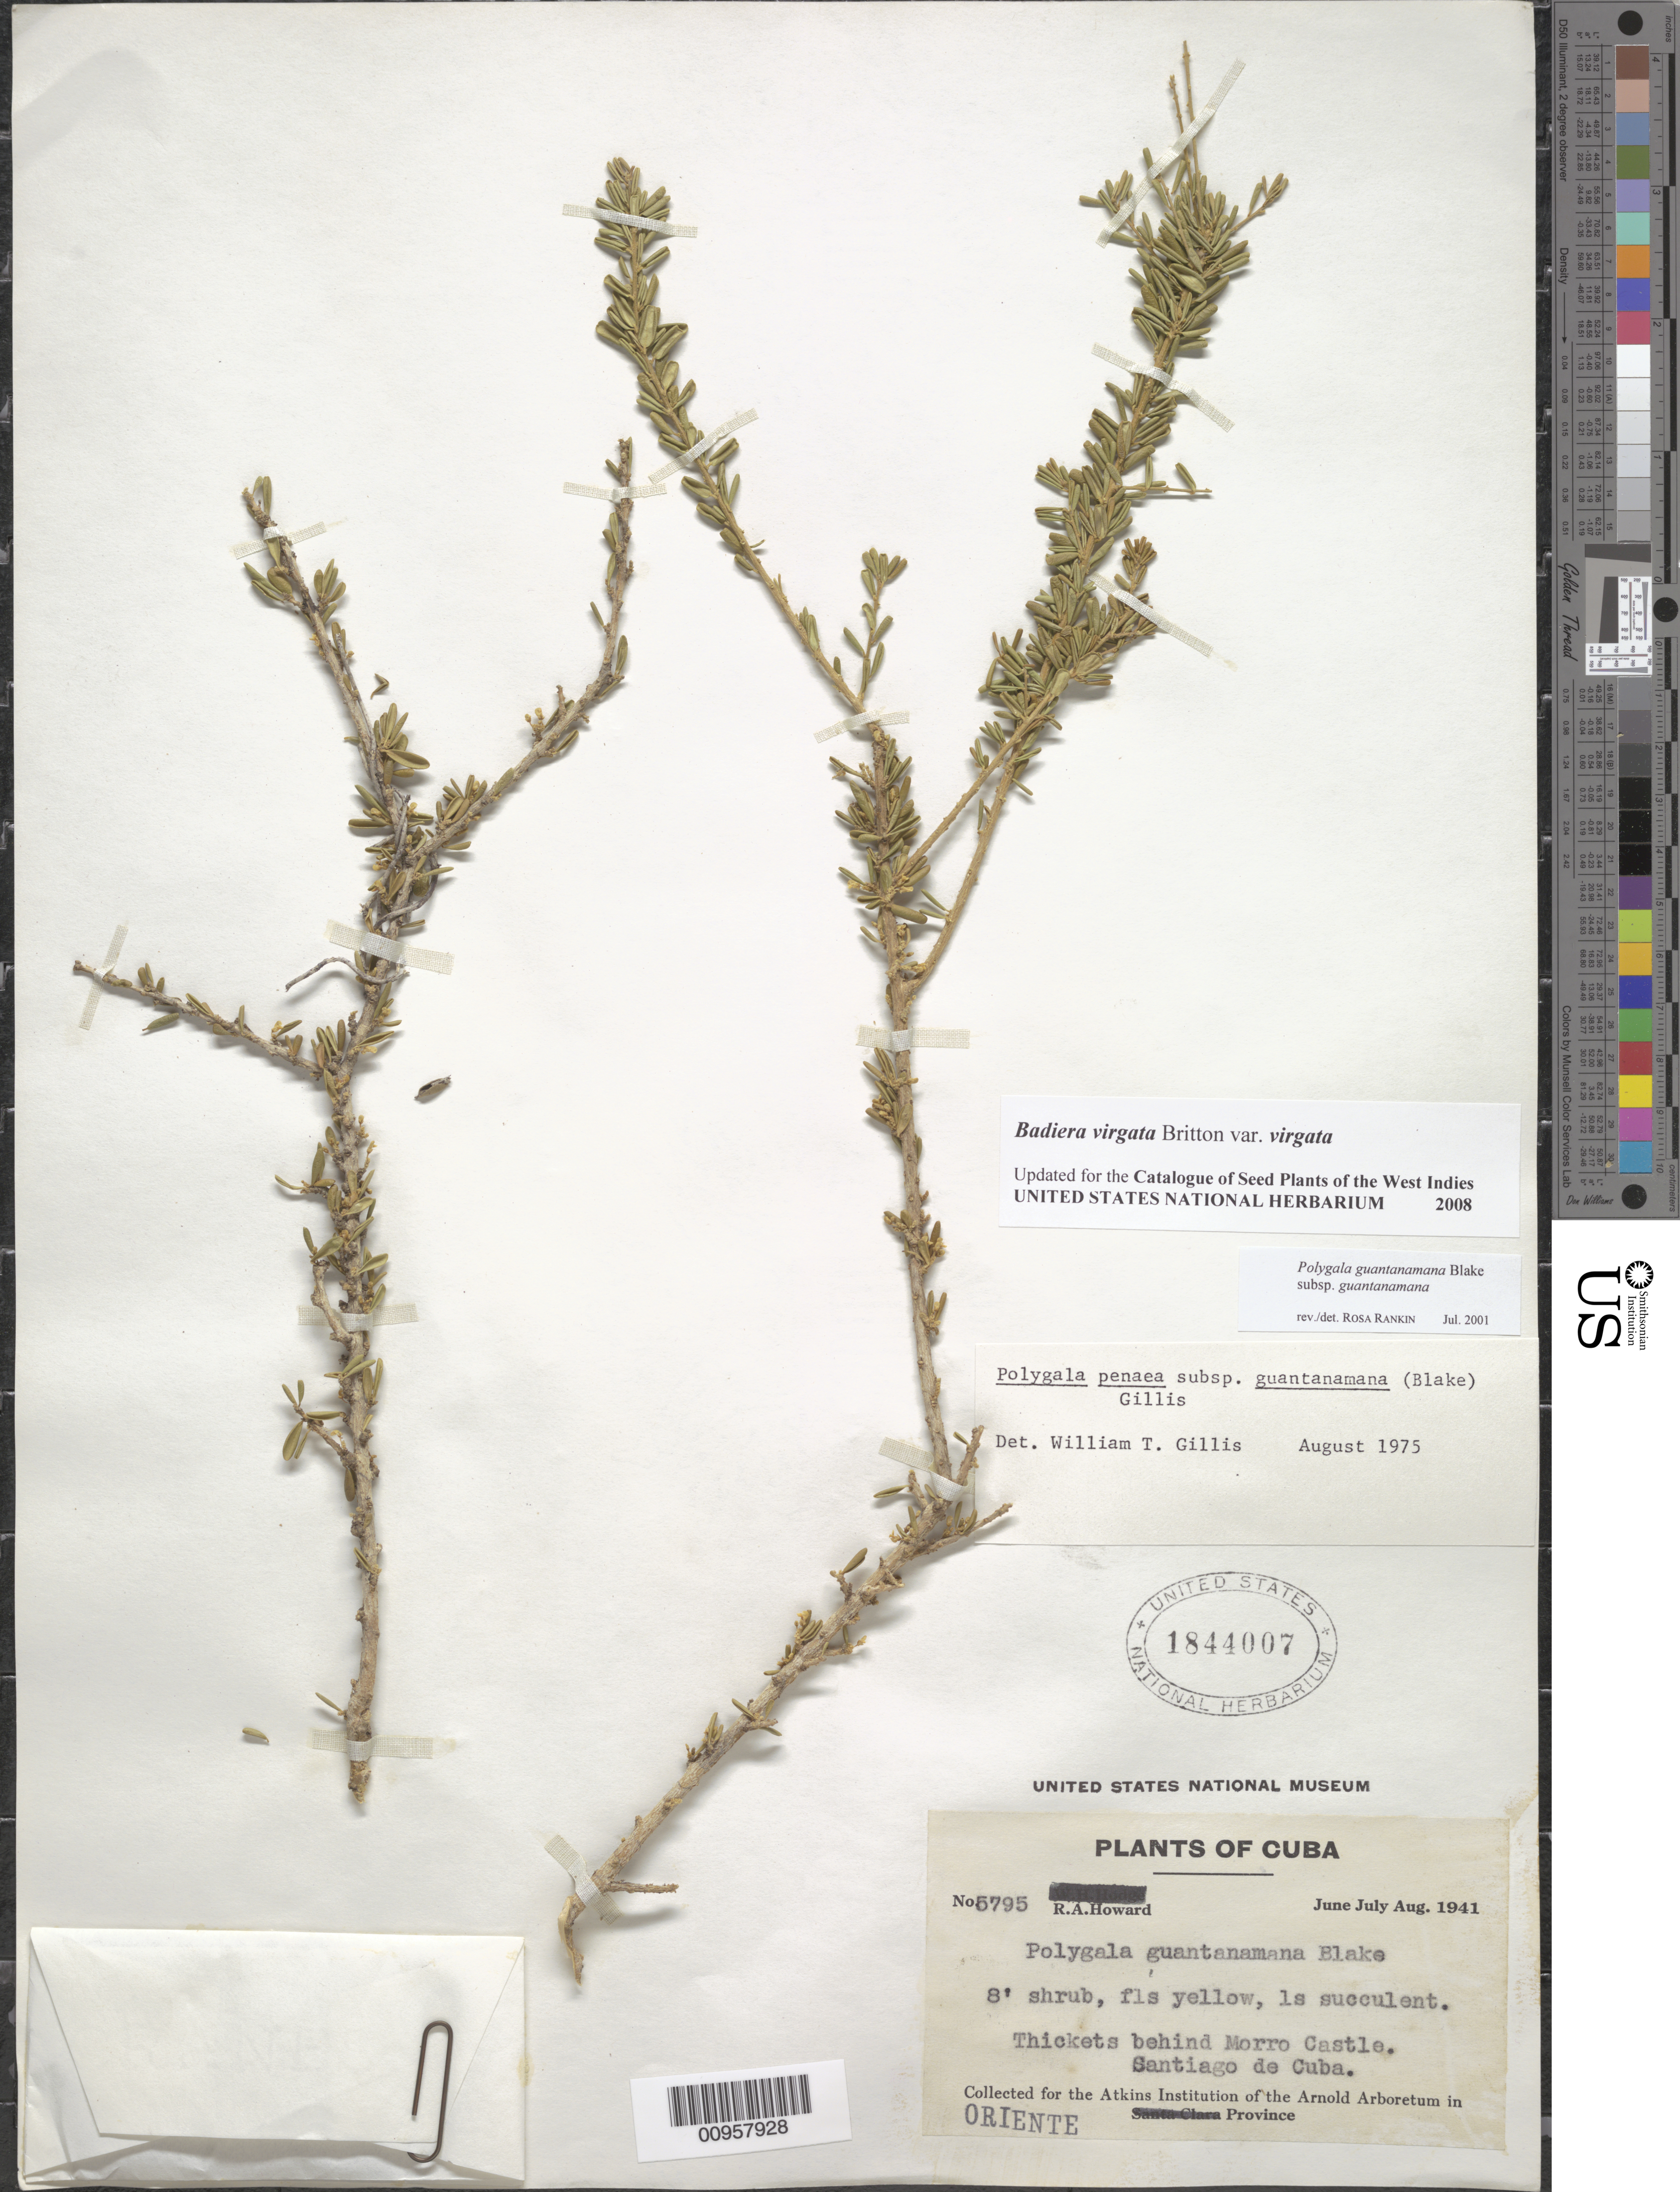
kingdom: Plantae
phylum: Tracheophyta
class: Magnoliopsida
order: Fabales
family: Polygalaceae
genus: Badiera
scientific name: Badiera virgata var. virgata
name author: Britton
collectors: R. A. Howard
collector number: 5795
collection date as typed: Jun 1941 to -- Aug 1941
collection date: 1941-06/1941-08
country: Cuba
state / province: Santiago de Cuba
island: Cuba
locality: Santiago de Cuba, behind Morro Castle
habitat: Thickets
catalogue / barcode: US 1844007